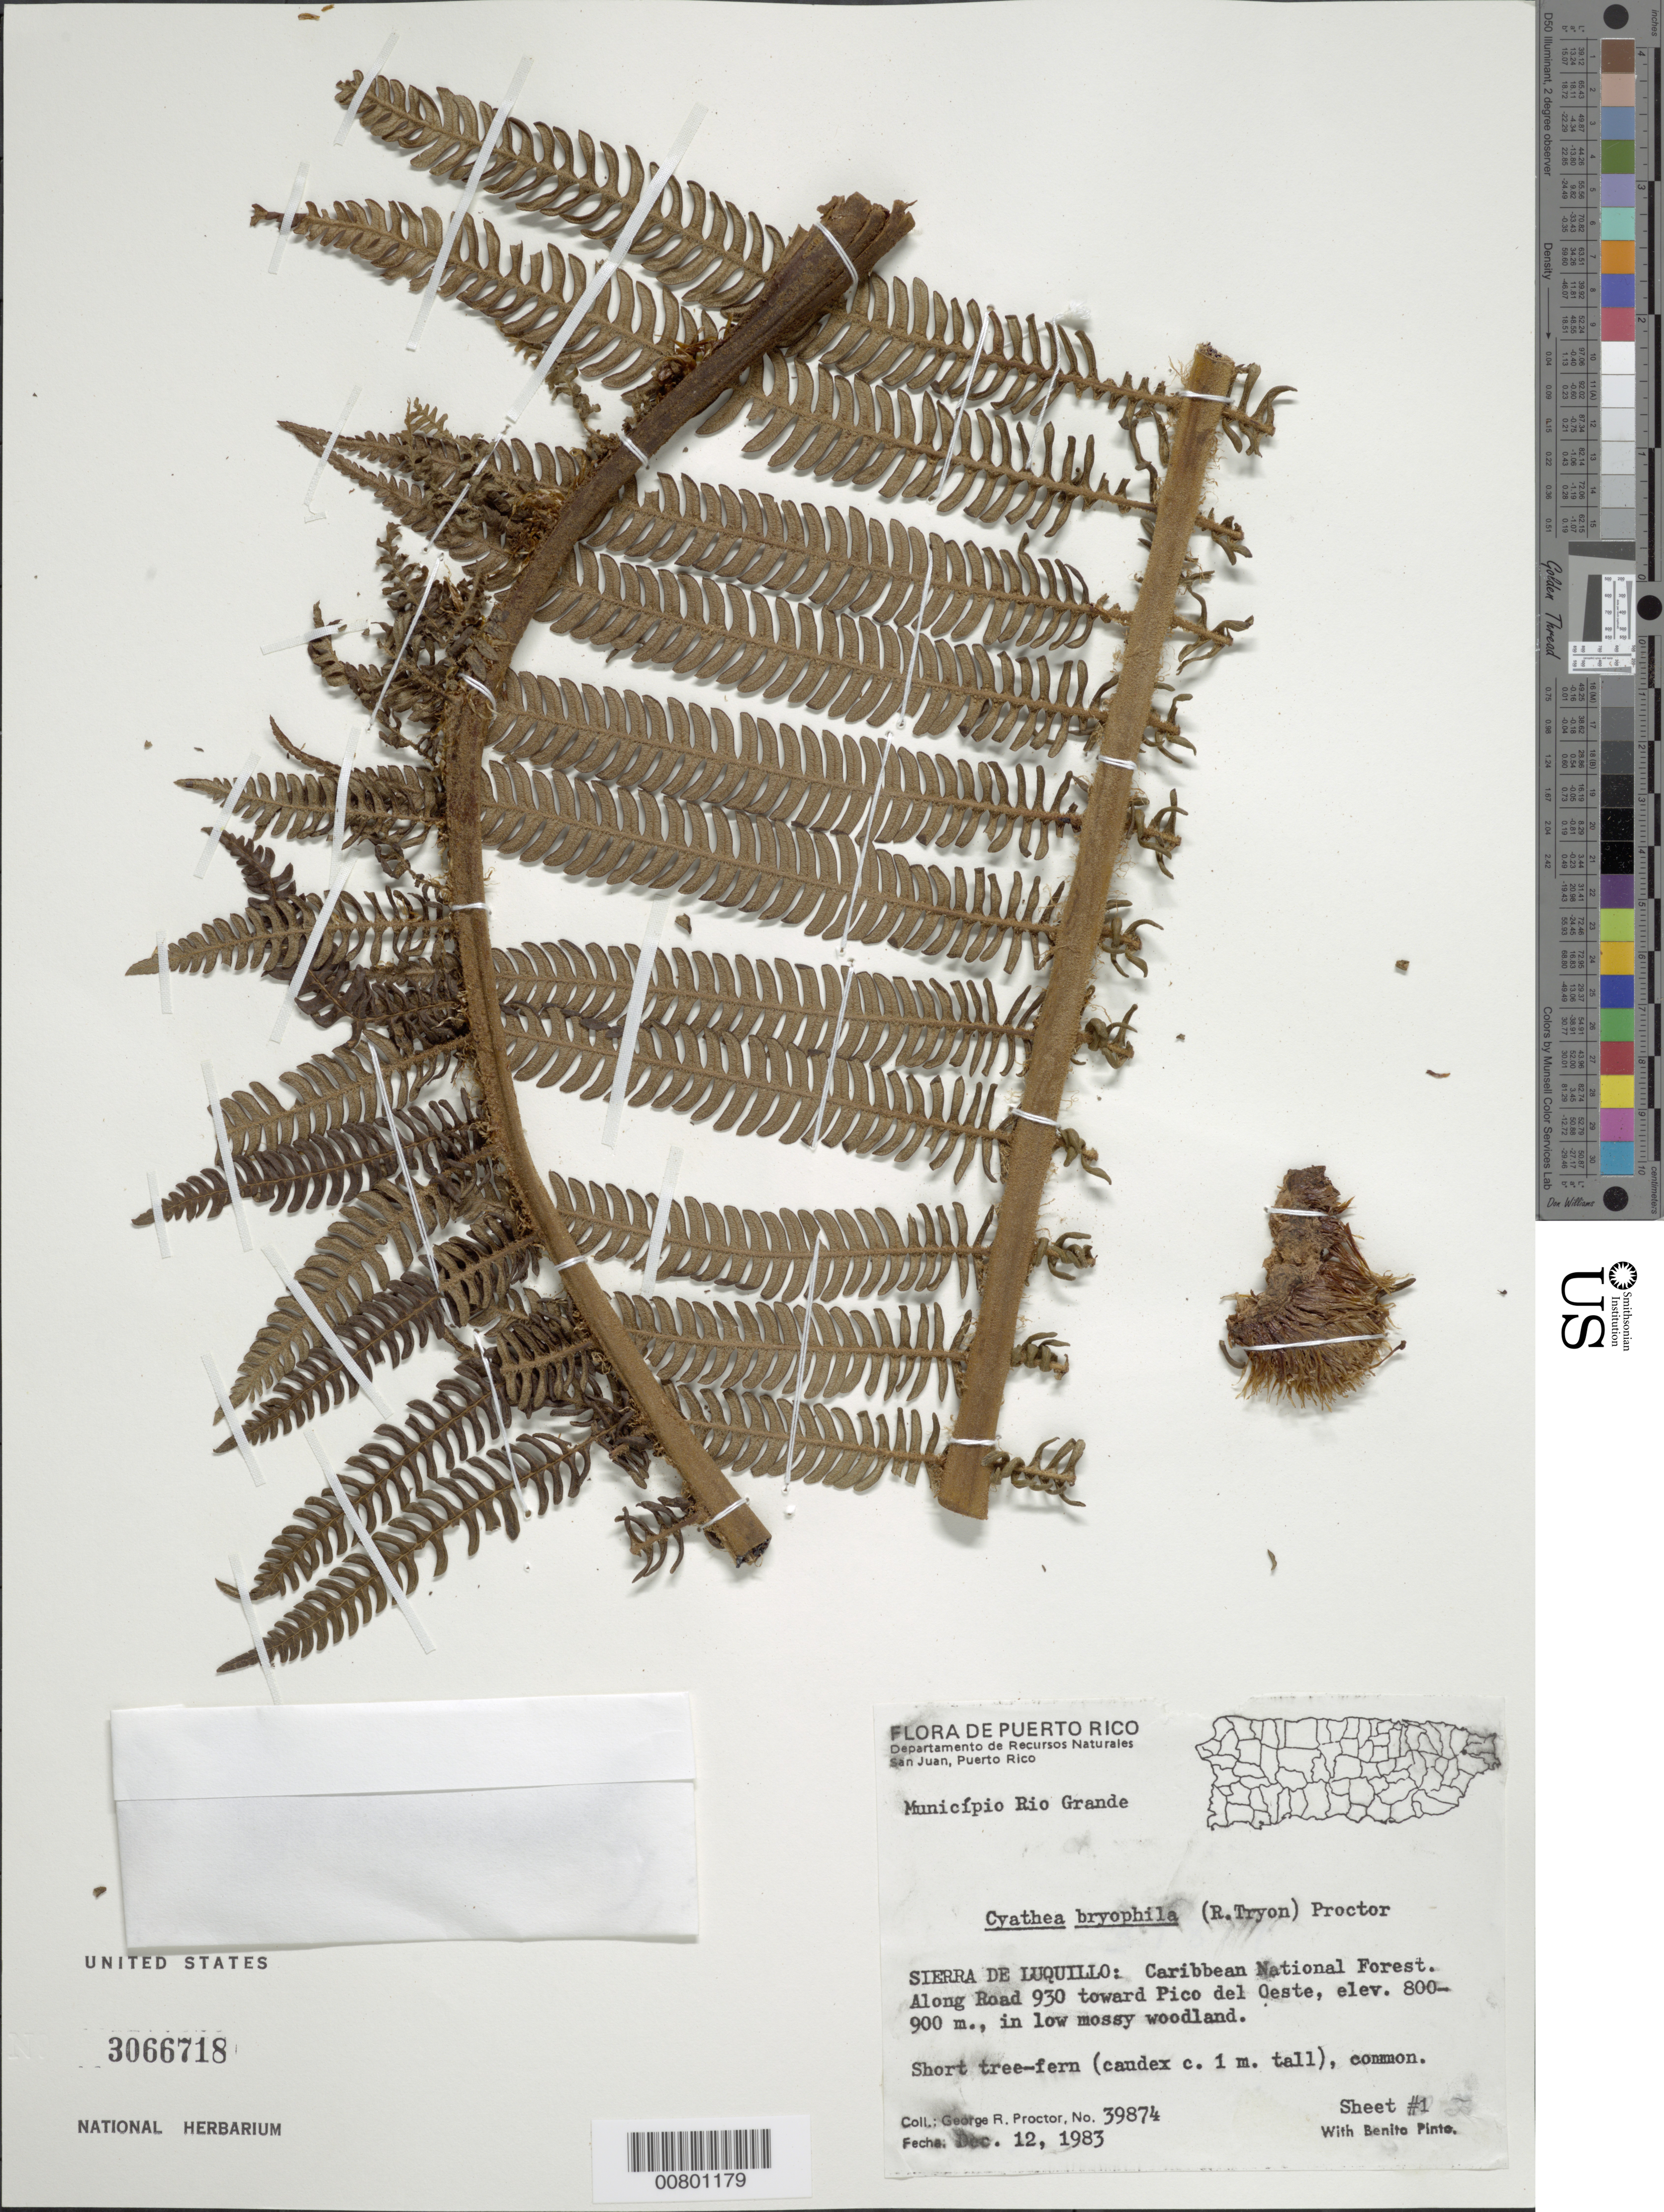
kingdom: Plantae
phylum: Tracheophyta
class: Polypodiopsida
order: Cyatheales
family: Cyatheaceae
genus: Alsophila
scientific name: Alsophila bryophila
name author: R.M. Tryon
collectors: G. R. Proctor & B. Pinto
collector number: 39874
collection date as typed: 12 Dec 1983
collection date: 1983-12-12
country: Puerto Rico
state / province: Río Grande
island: Puerto Rico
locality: Sierra de Luquillo, Caribbean National Forest, along Road 930 toward Pico del Oeste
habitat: Low mossy woodland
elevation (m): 800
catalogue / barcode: US 3066718